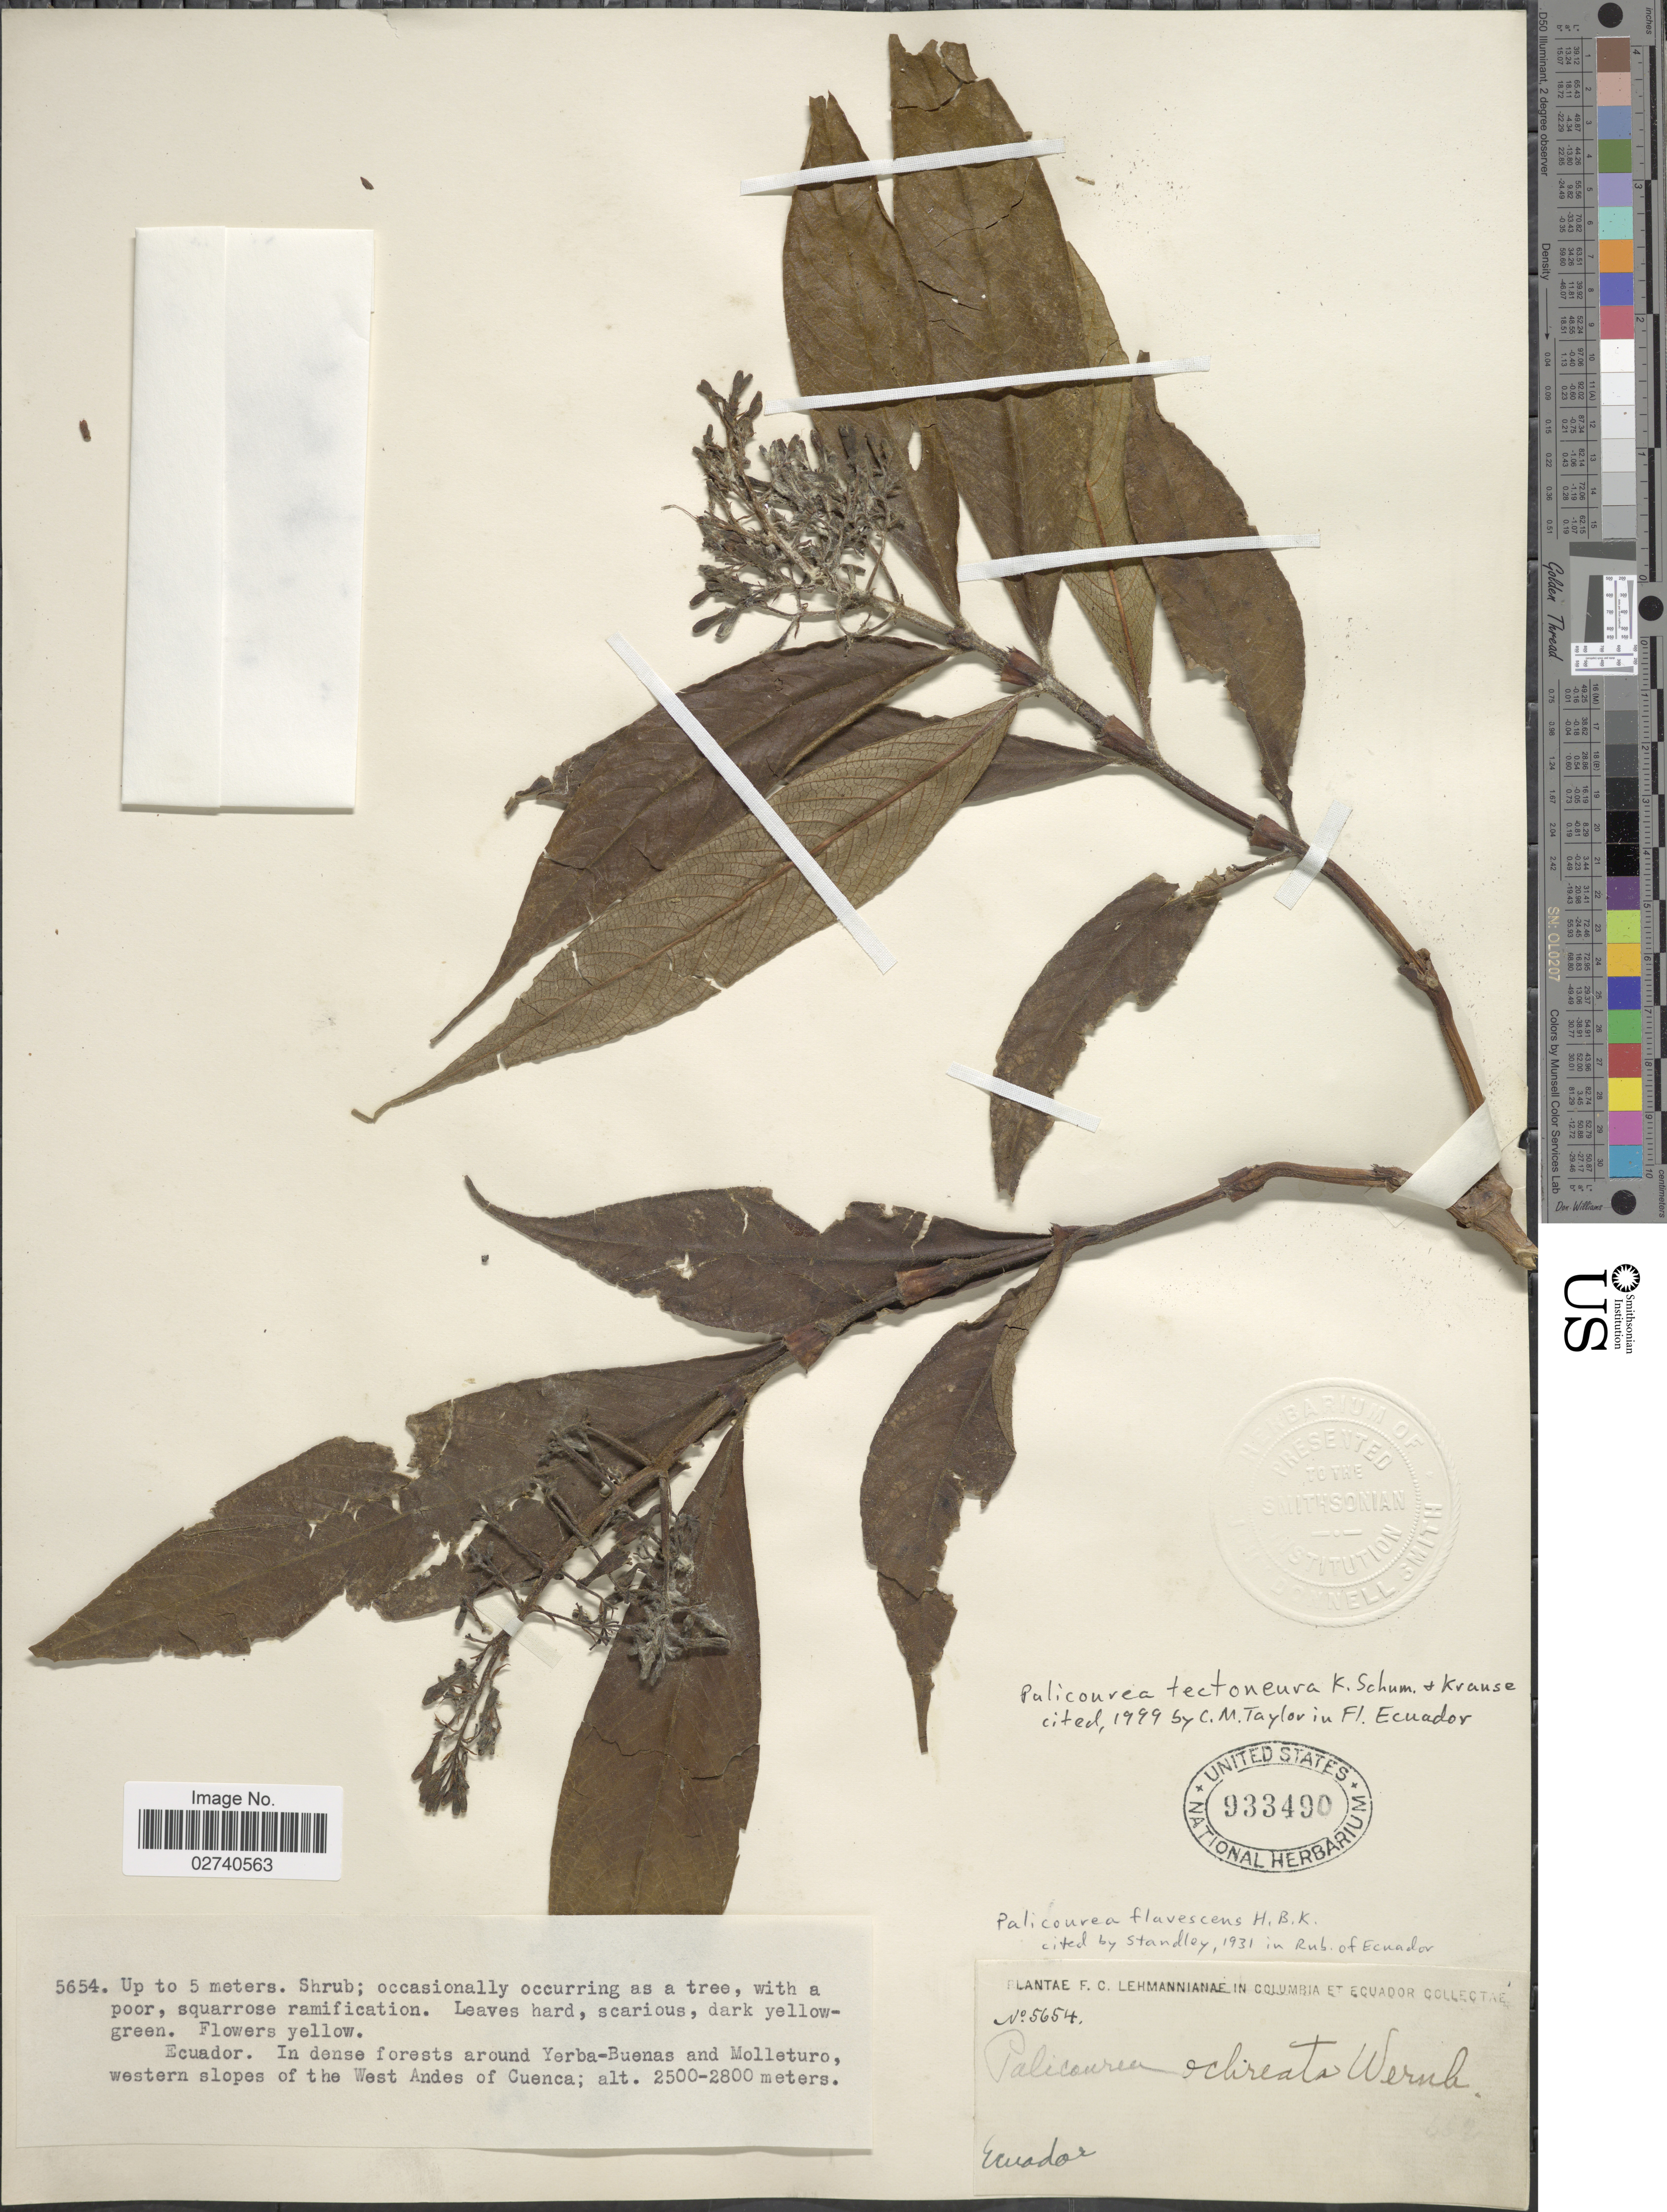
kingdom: Plantae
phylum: Tracheophyta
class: Magnoliopsida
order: Gentianales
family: Rubiaceae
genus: Palicourea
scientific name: Palicourea tectoneura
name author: K. Schum. & K. Krause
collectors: F. C. Lehmann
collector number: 5654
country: Ecuador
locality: In dense forests around Yerba-Buenas and Molleturo, western slopes of the West Andes of Cuenca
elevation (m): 2500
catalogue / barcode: US 933490